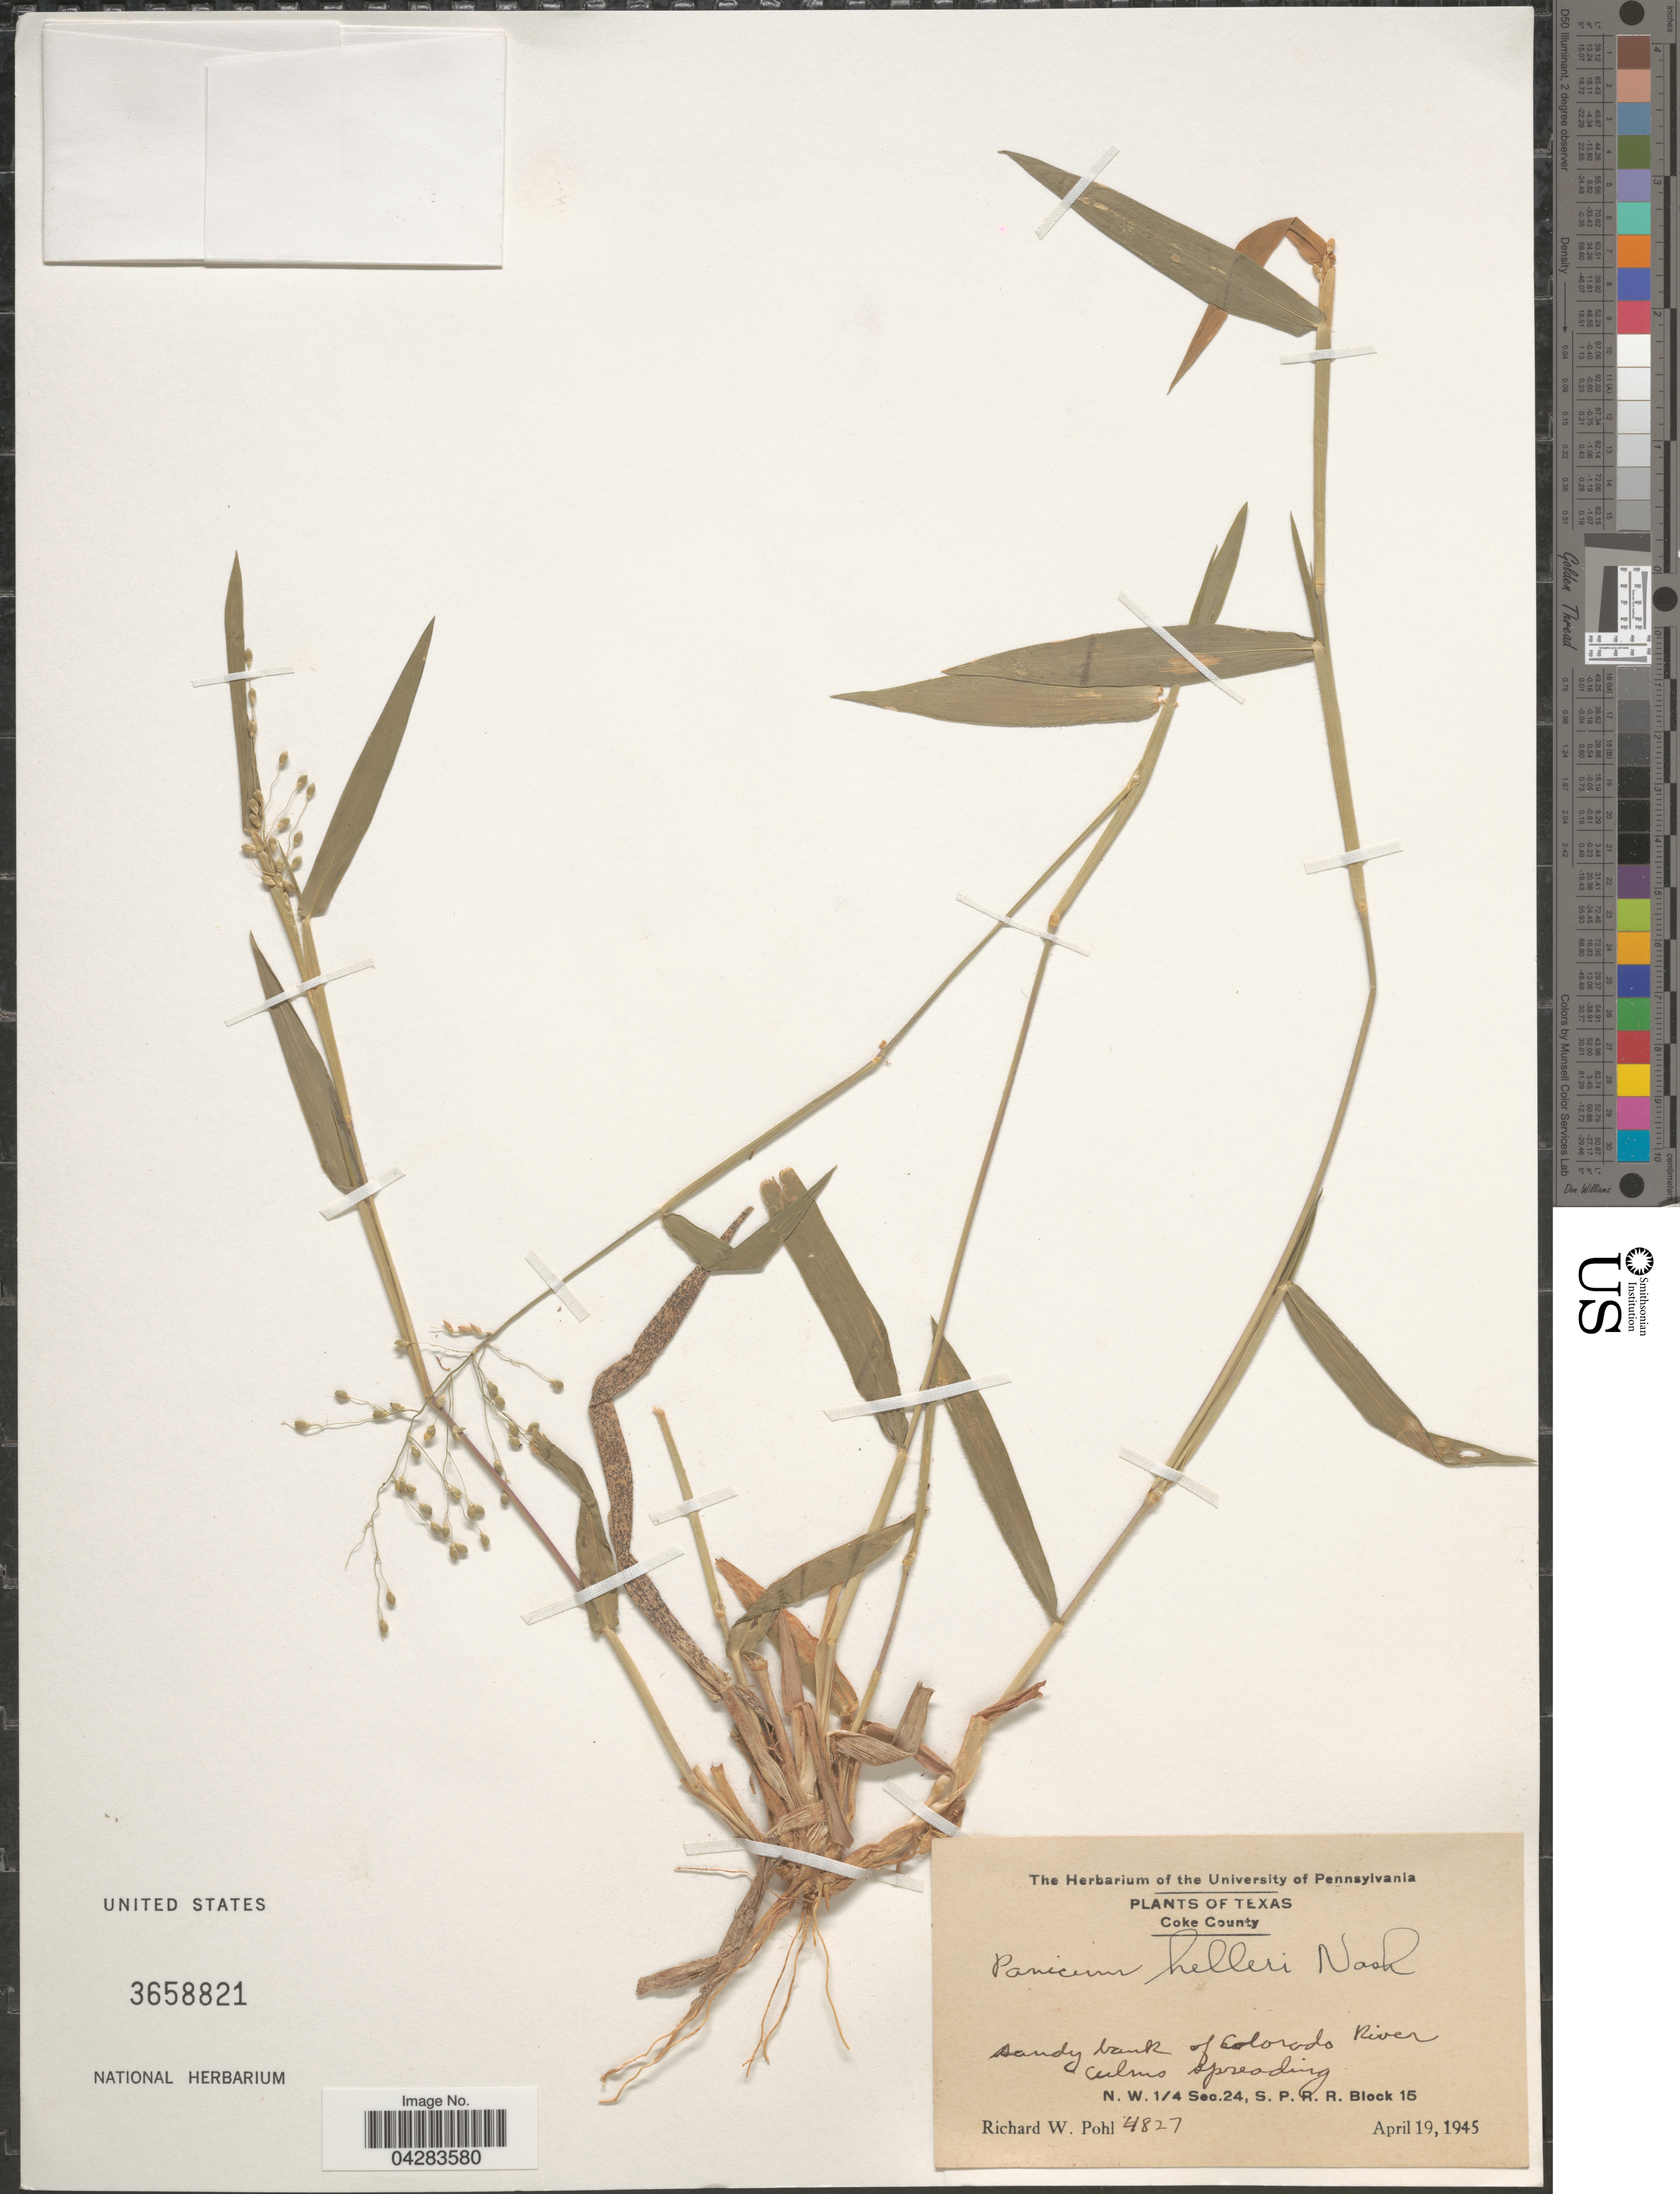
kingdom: Plantae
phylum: Tracheophyta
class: Liliopsida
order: Poales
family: Poaceae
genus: Dichanthelium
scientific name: Dichanthelium oligosanthes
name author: (Schult.) Gould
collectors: R. W. Pohl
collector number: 4827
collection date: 1945-04-19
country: United States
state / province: Texas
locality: Coke County. Sandy bank of Colorado River. N. W. 1/4 Sec. 24, S. P. R. R. Block 15.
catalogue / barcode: US 3658821